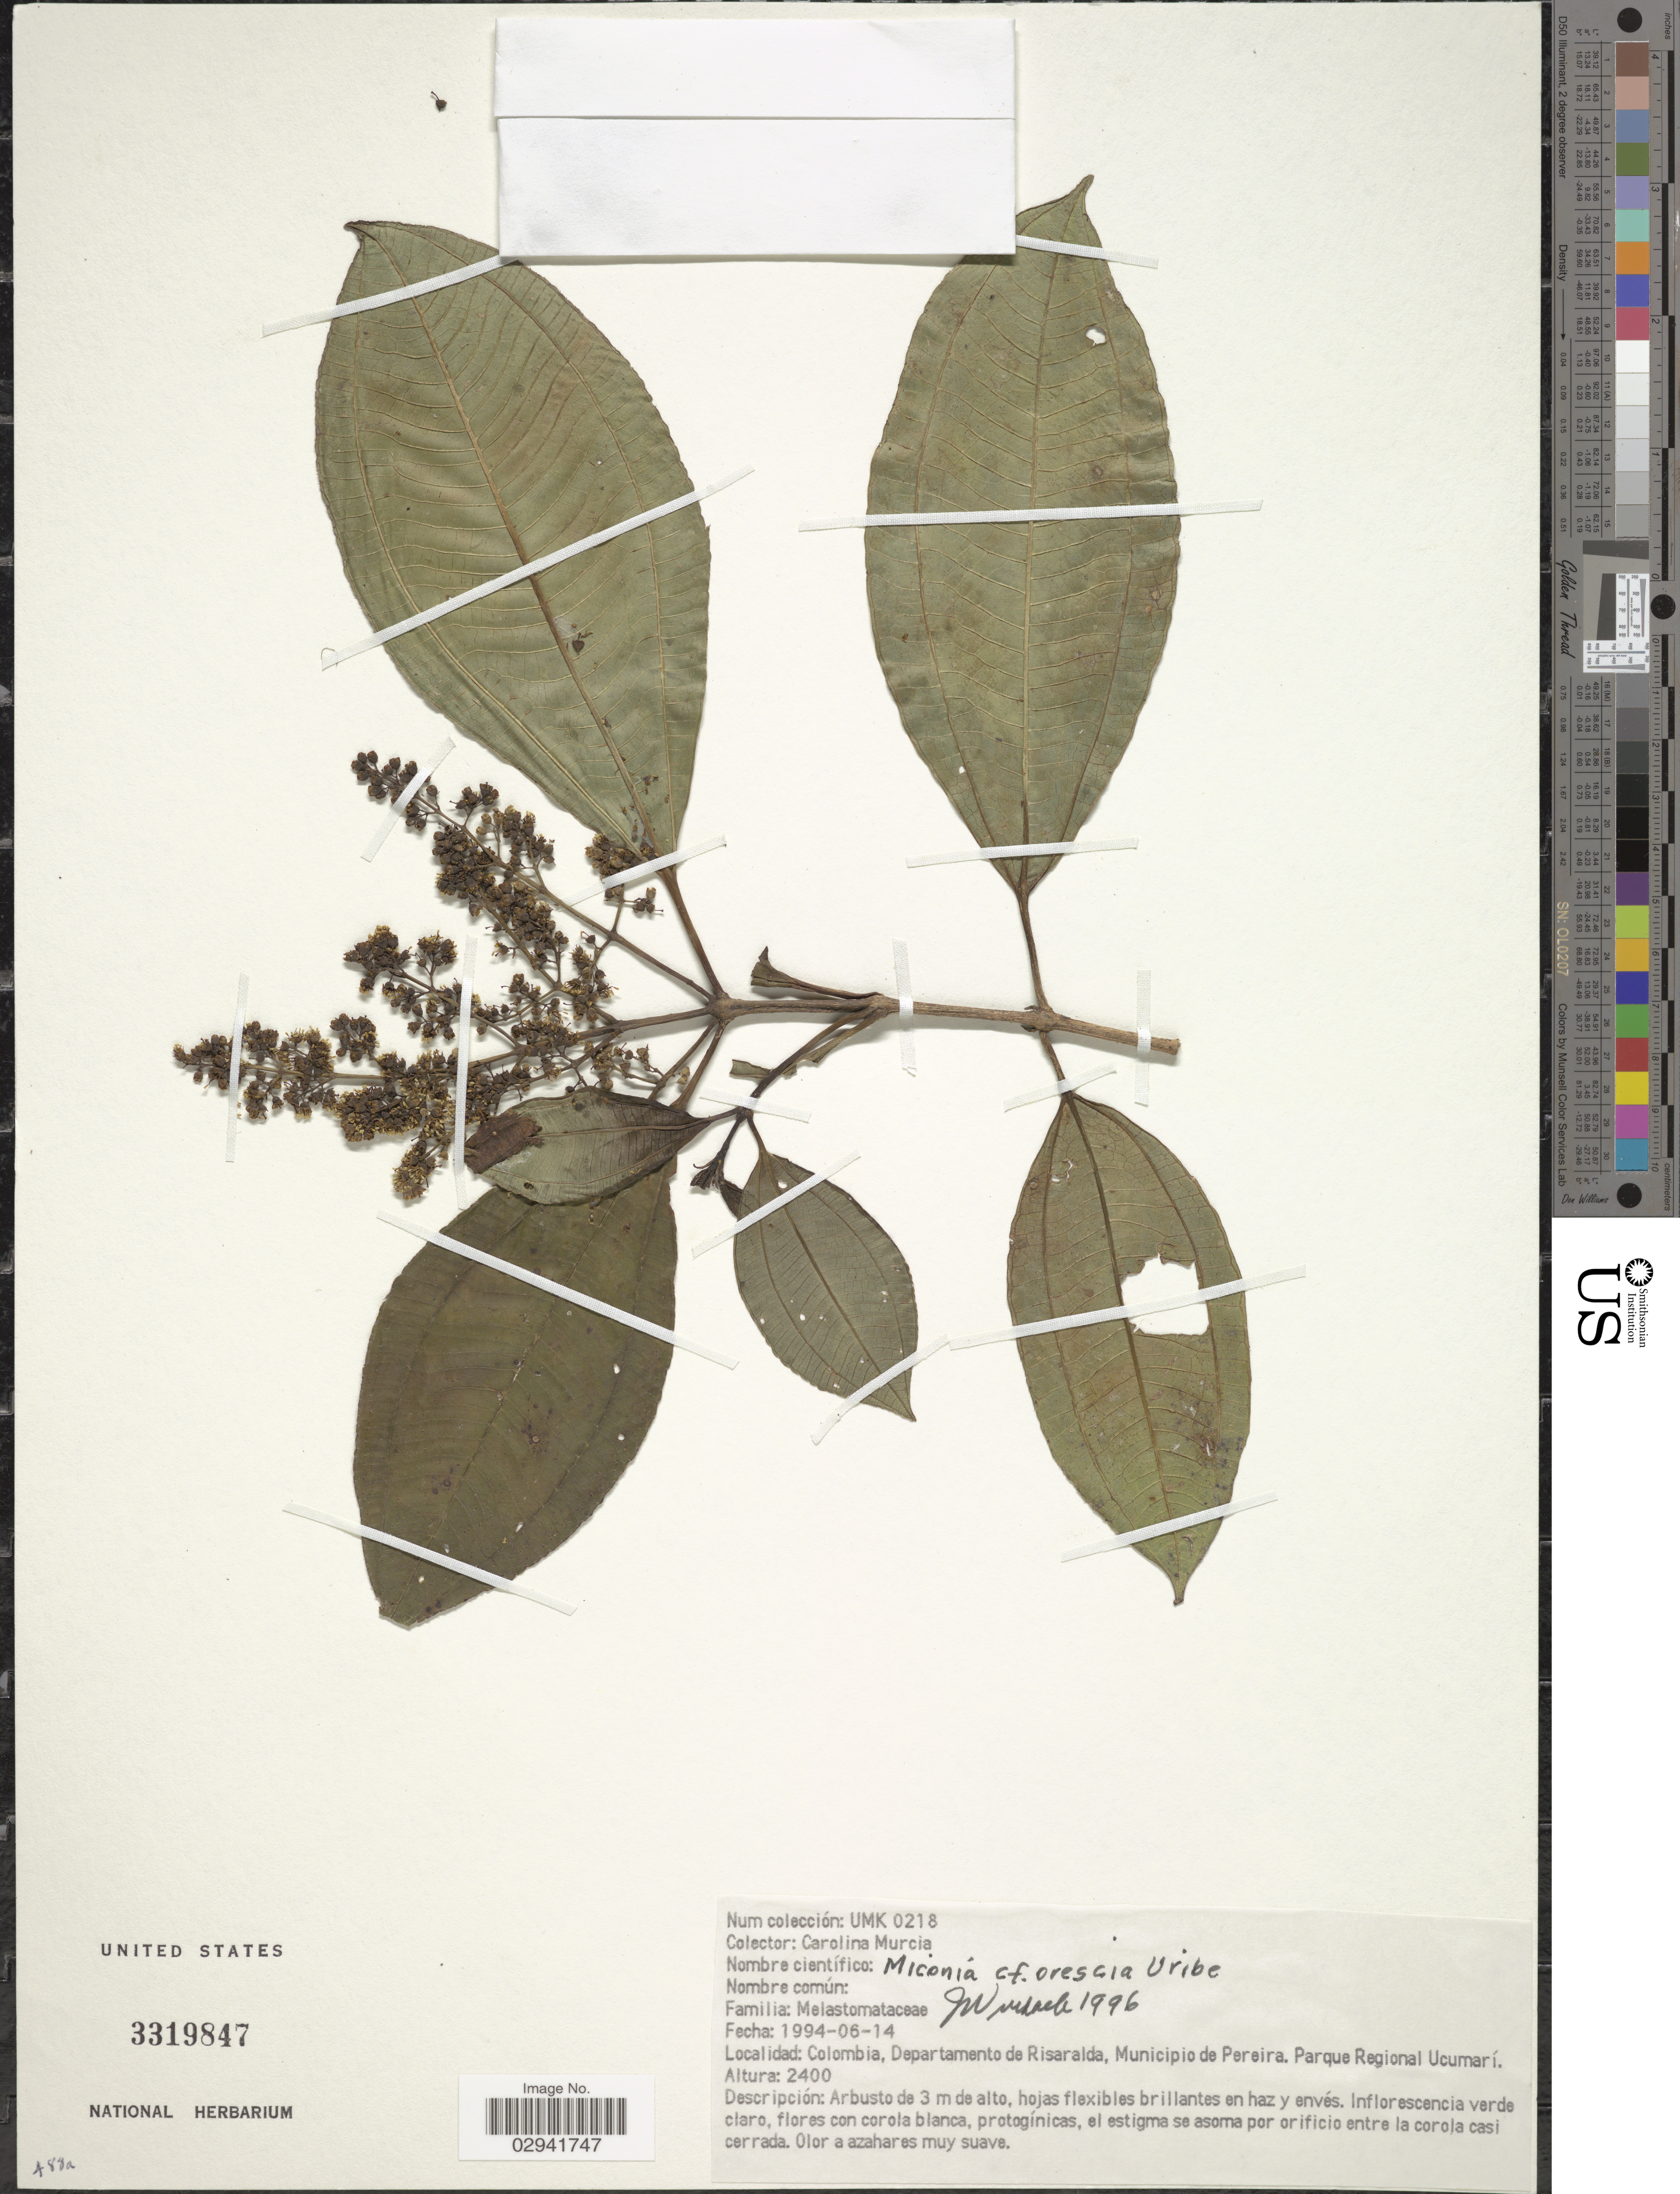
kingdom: Plantae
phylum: Tracheophyta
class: Magnoliopsida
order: Myrtales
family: Melastomataceae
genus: Miconia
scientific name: Miconia orescia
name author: L. Uribe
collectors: C. Murcia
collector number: UMK 0218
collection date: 1994-06-14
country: Colombia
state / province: Risaralda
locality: Departamento de Risaralda, Municipio de Pereira. Parque Regional Ucumarí.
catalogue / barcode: US 3319847